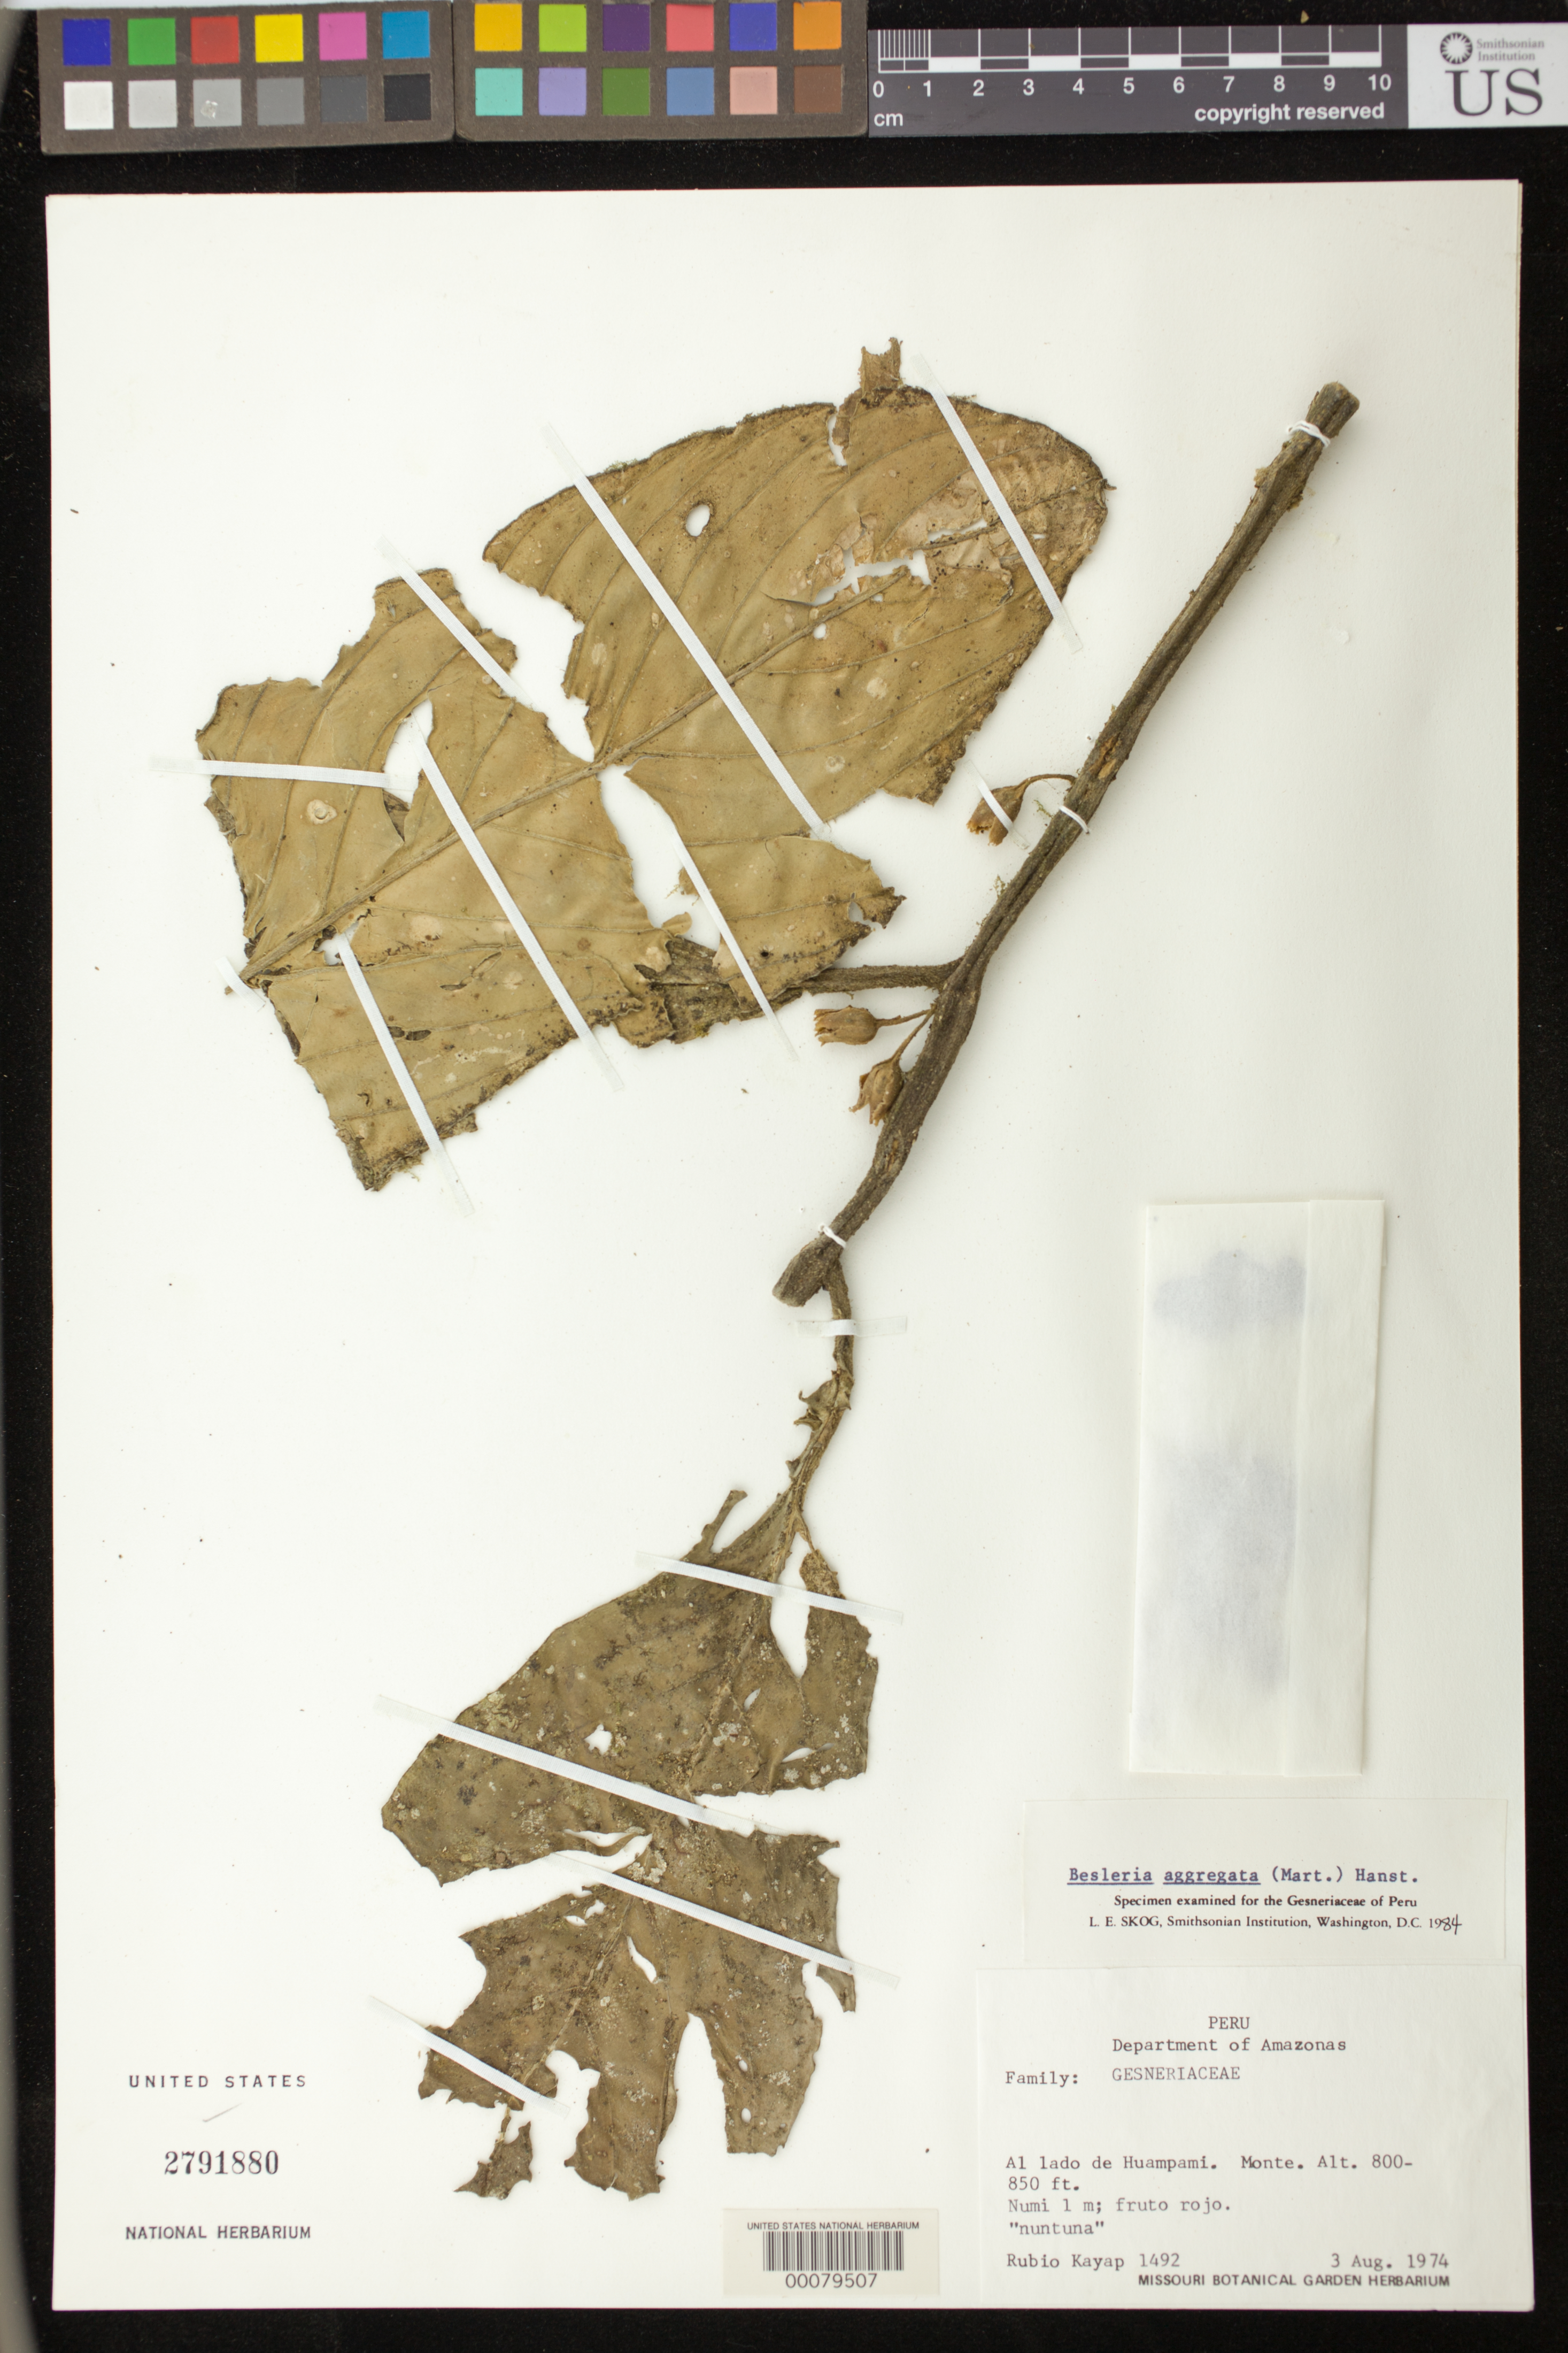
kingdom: Plantae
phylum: Tracheophyta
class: Magnoliopsida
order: Lamiales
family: Gesneriaceae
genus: Besleria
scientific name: Besleria aggregata var. aggregata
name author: (Mart.) Hanst.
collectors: R. Kayap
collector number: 1492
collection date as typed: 03 Aug 1974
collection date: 1974-08-03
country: Peru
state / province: Amazonas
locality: On the edge of Huampami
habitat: Mountain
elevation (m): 244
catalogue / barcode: US 2791880